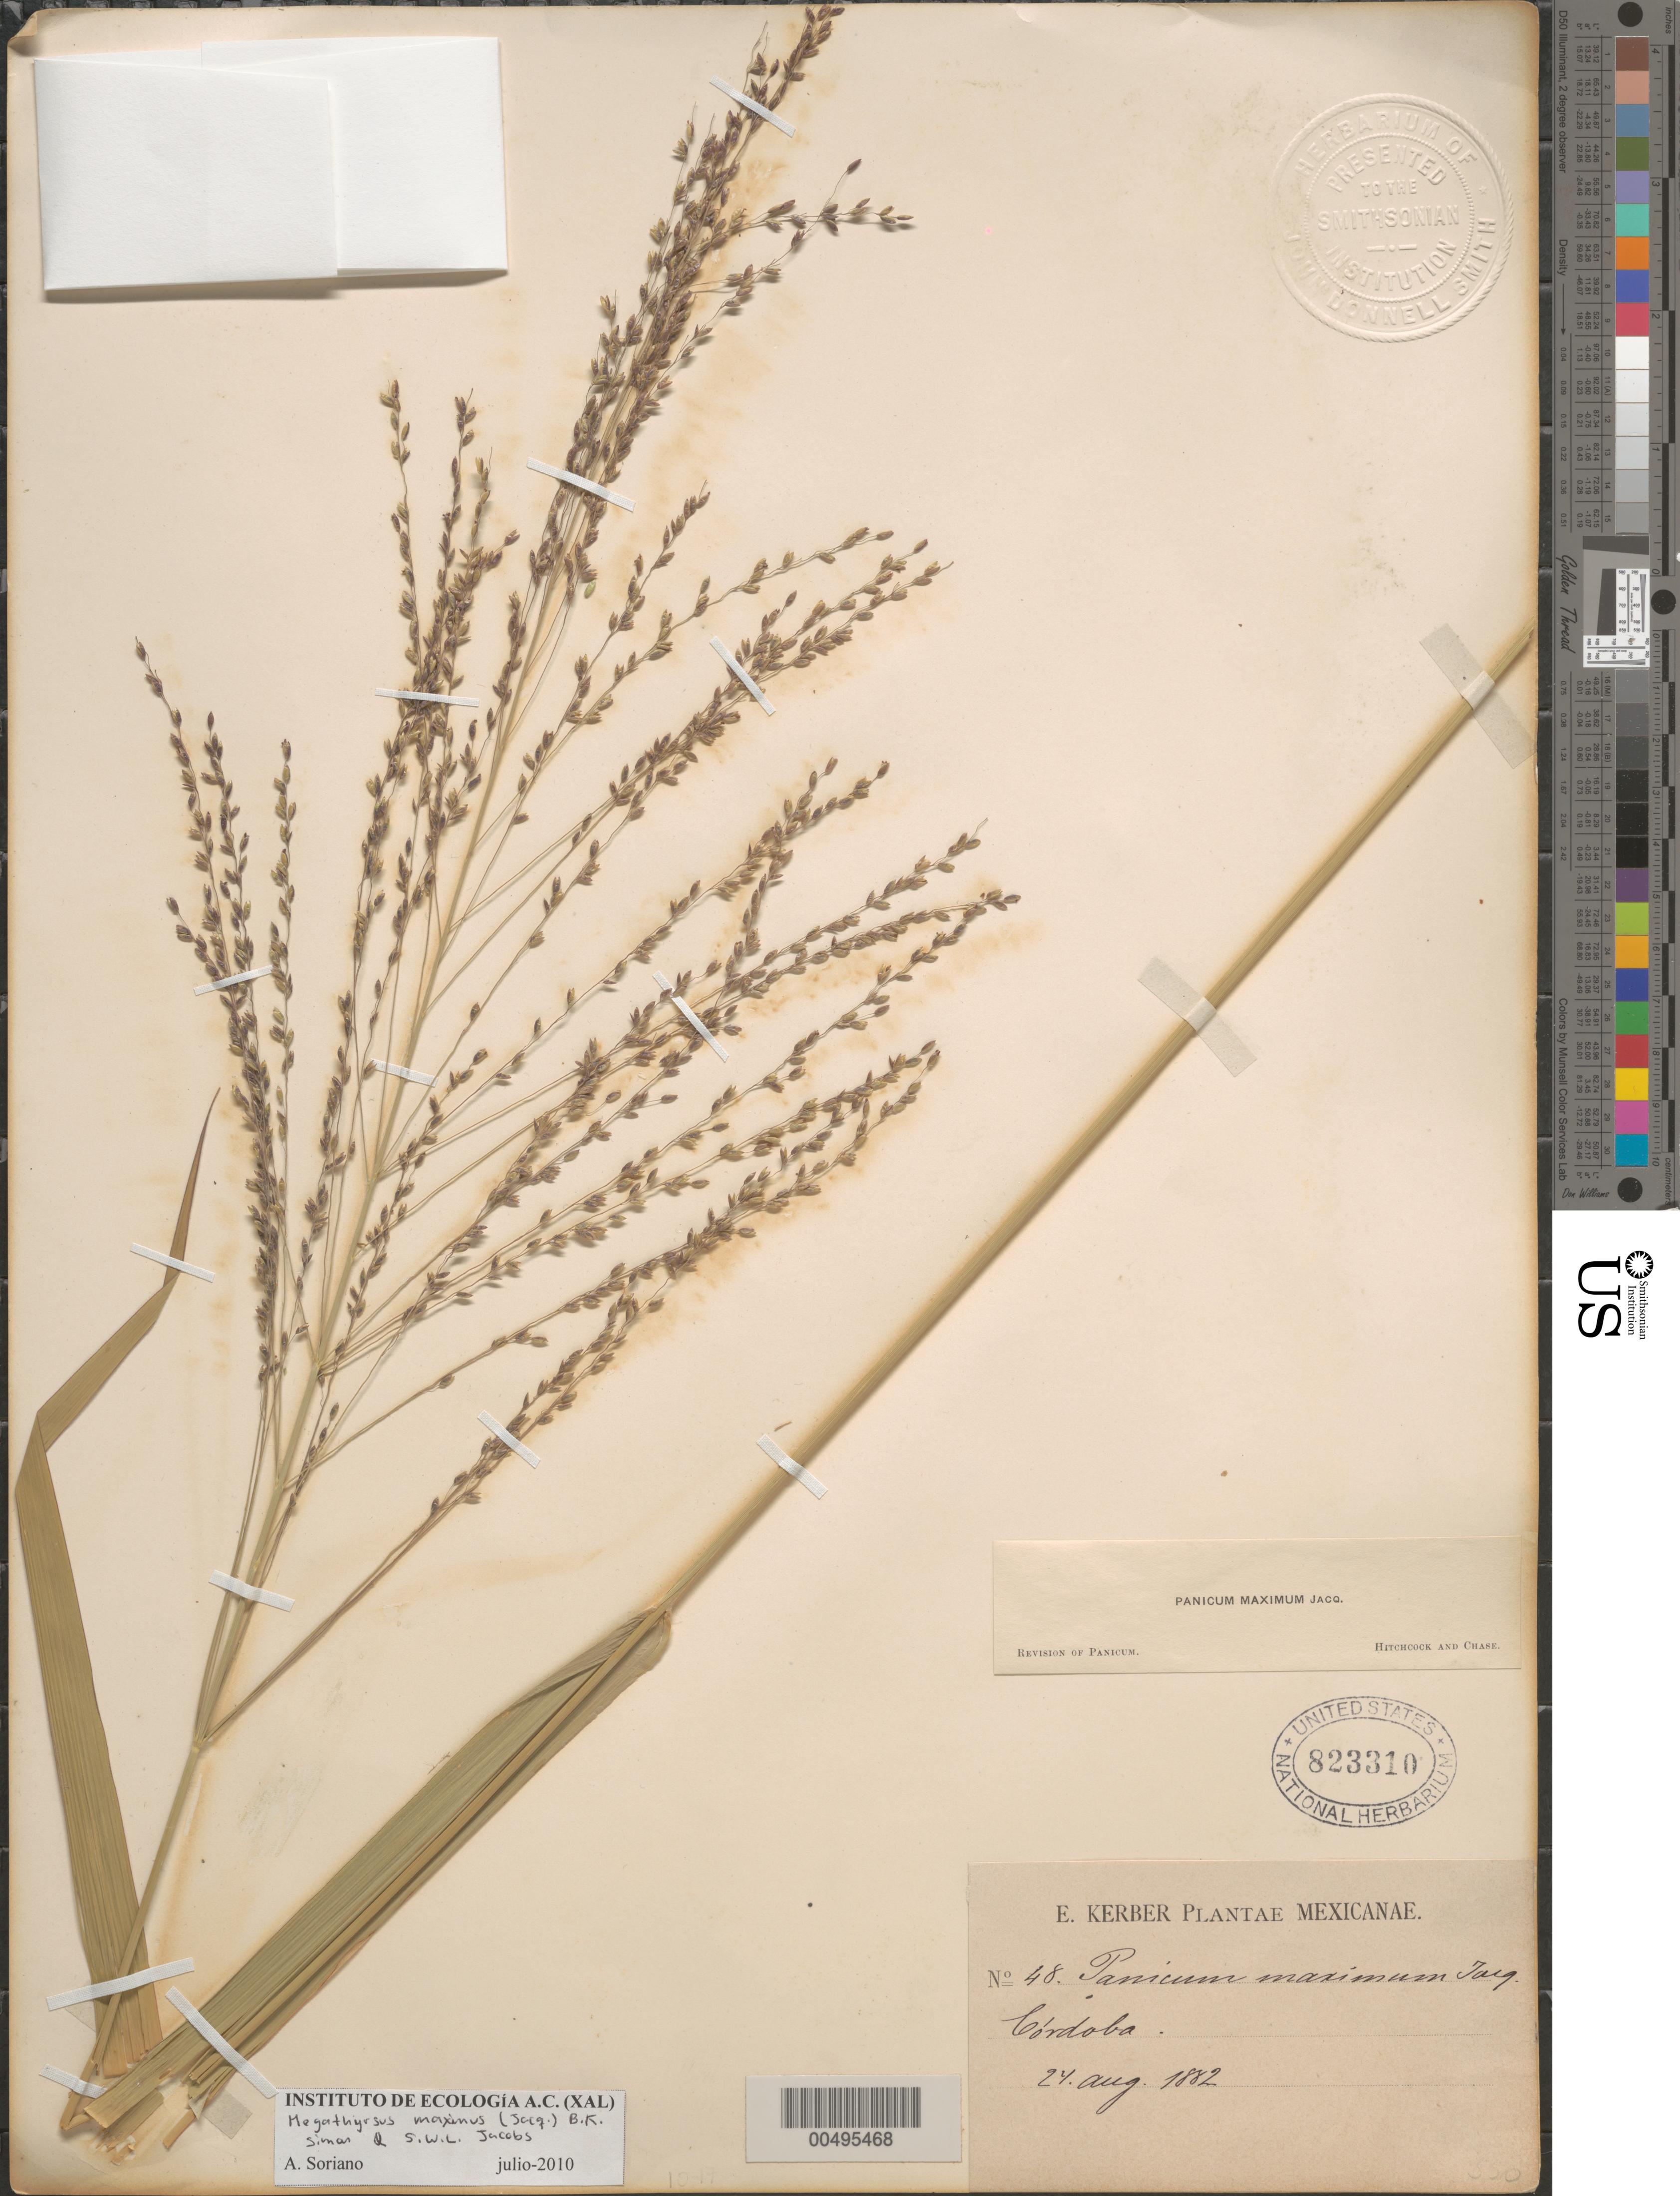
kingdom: Plantae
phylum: Tracheophyta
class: Liliopsida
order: Poales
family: Poaceae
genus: Megathyrsus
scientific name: Megathyrsus maximus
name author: (Jacq.) B.K. Simon & S.W.L. Jacobs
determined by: Hitchcock, A. S.; Chase, [M.] A.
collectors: E. Kerber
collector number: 48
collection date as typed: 24 Aug 1882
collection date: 1882-08-24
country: Mexico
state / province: Veracruz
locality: Cordoba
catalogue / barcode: US 823310